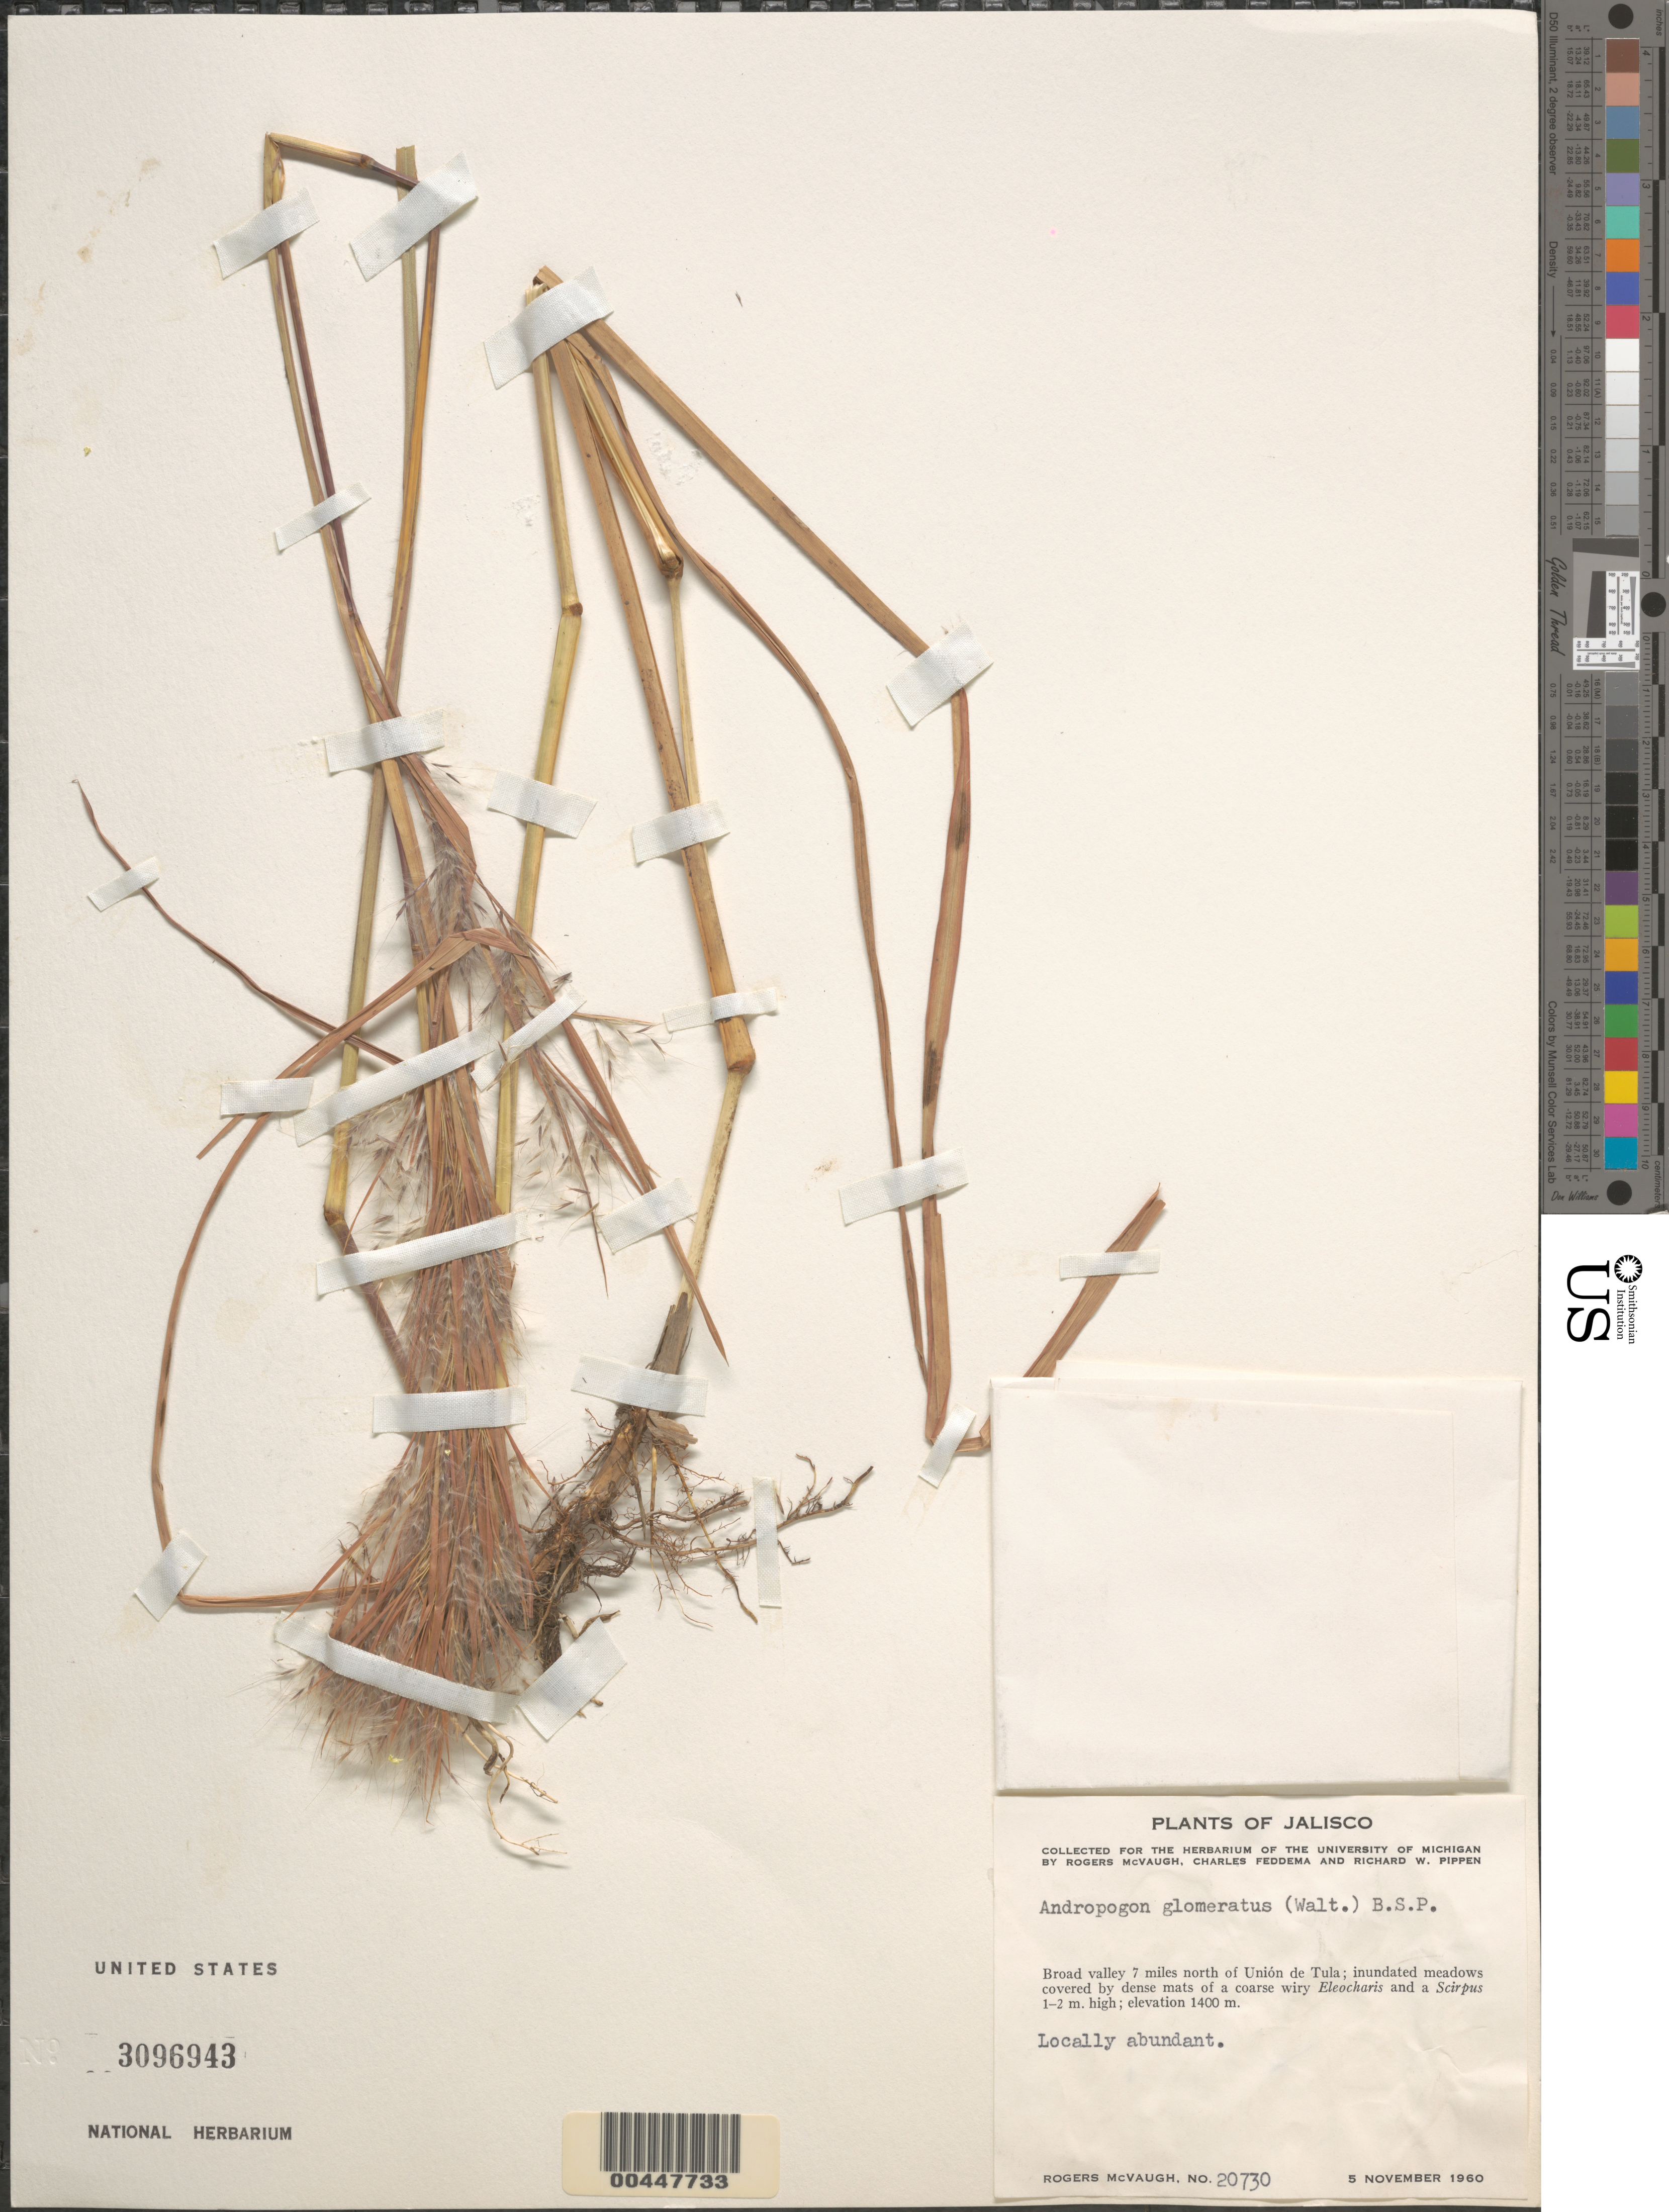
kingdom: Plantae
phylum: Tracheophyta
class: Liliopsida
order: Poales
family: Poaceae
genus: Andropogon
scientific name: Andropogon glomeratus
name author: (Walter) Britton, Stearns & Poggenb.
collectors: R. McVaugh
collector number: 20730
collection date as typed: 5 Nov 1960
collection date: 1960-11-05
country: Mexico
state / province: Jalisco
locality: Broad valley 7 mi N of Unión de Tula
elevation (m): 1400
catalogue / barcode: US 3096943